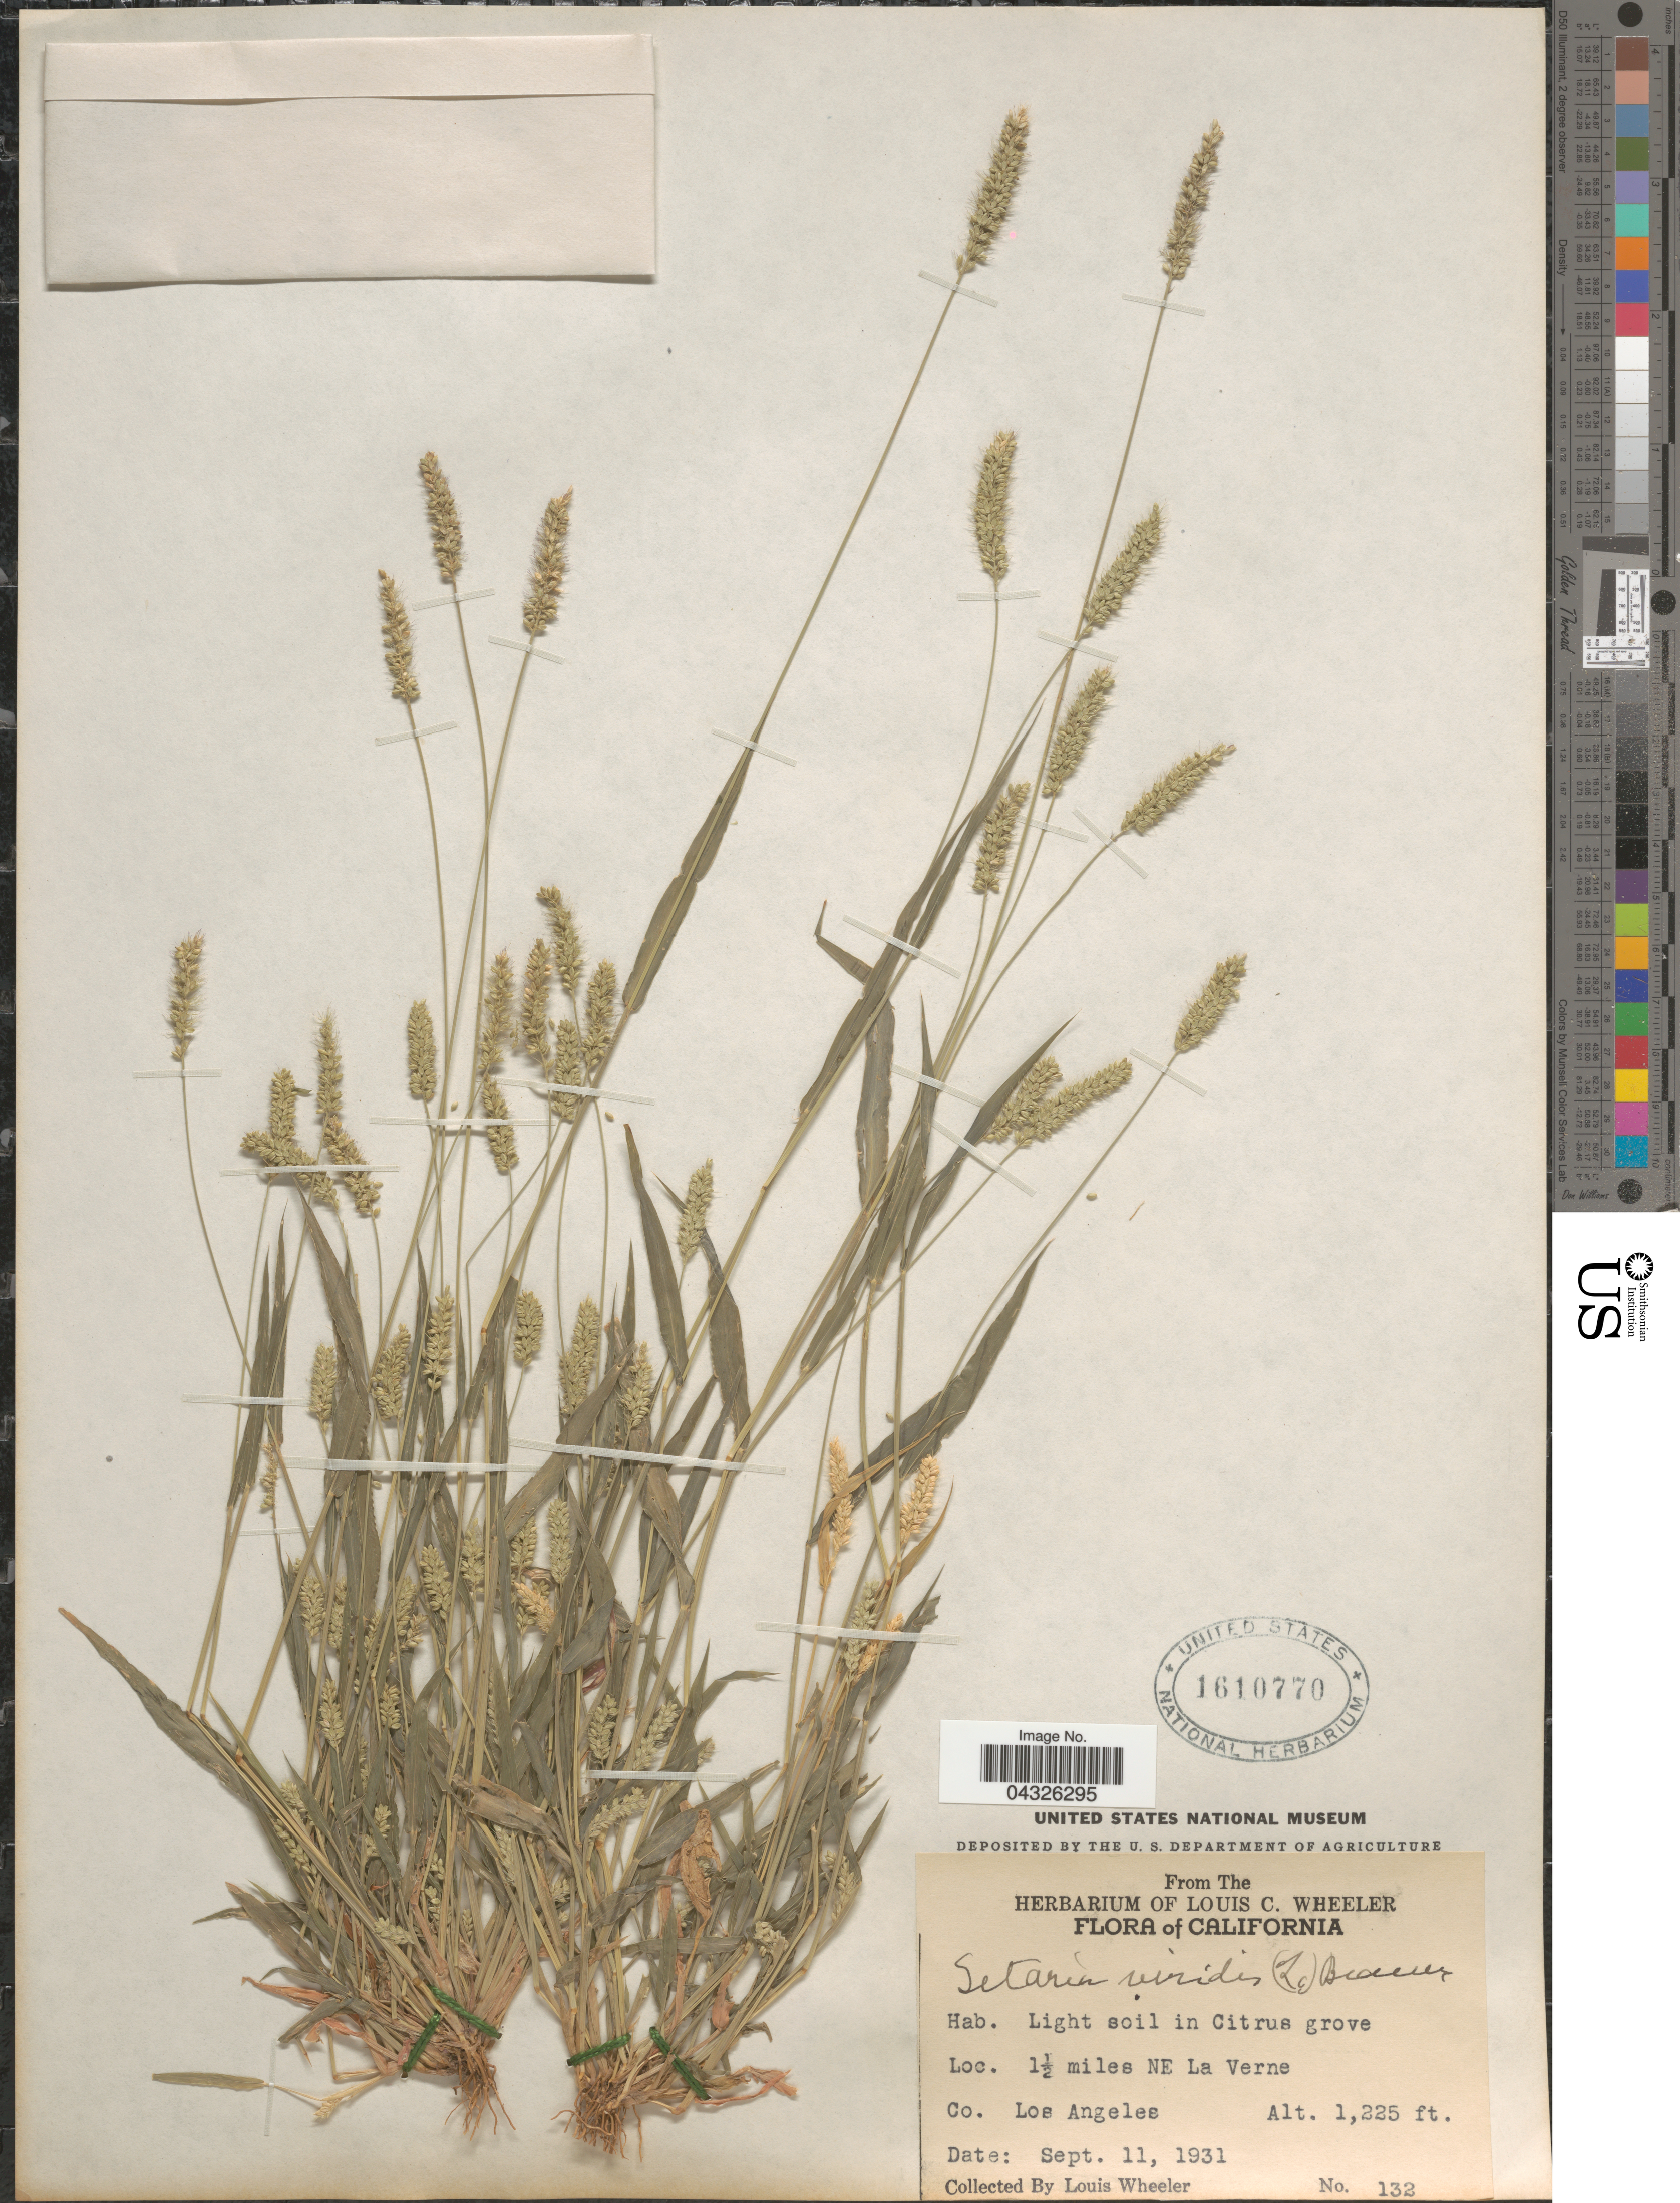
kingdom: Plantae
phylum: Tracheophyta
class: Liliopsida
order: Poales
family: Poaceae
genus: Setaria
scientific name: Setaria viridis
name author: (L.) P. Beauv.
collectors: L. C. Wheeler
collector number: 132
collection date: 1931-09-11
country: United States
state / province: California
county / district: Los Angeles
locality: Light soil in Citrus grove. 1½ miles NE La Verne. Co. Los Angeles.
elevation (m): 373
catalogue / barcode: US 1610770